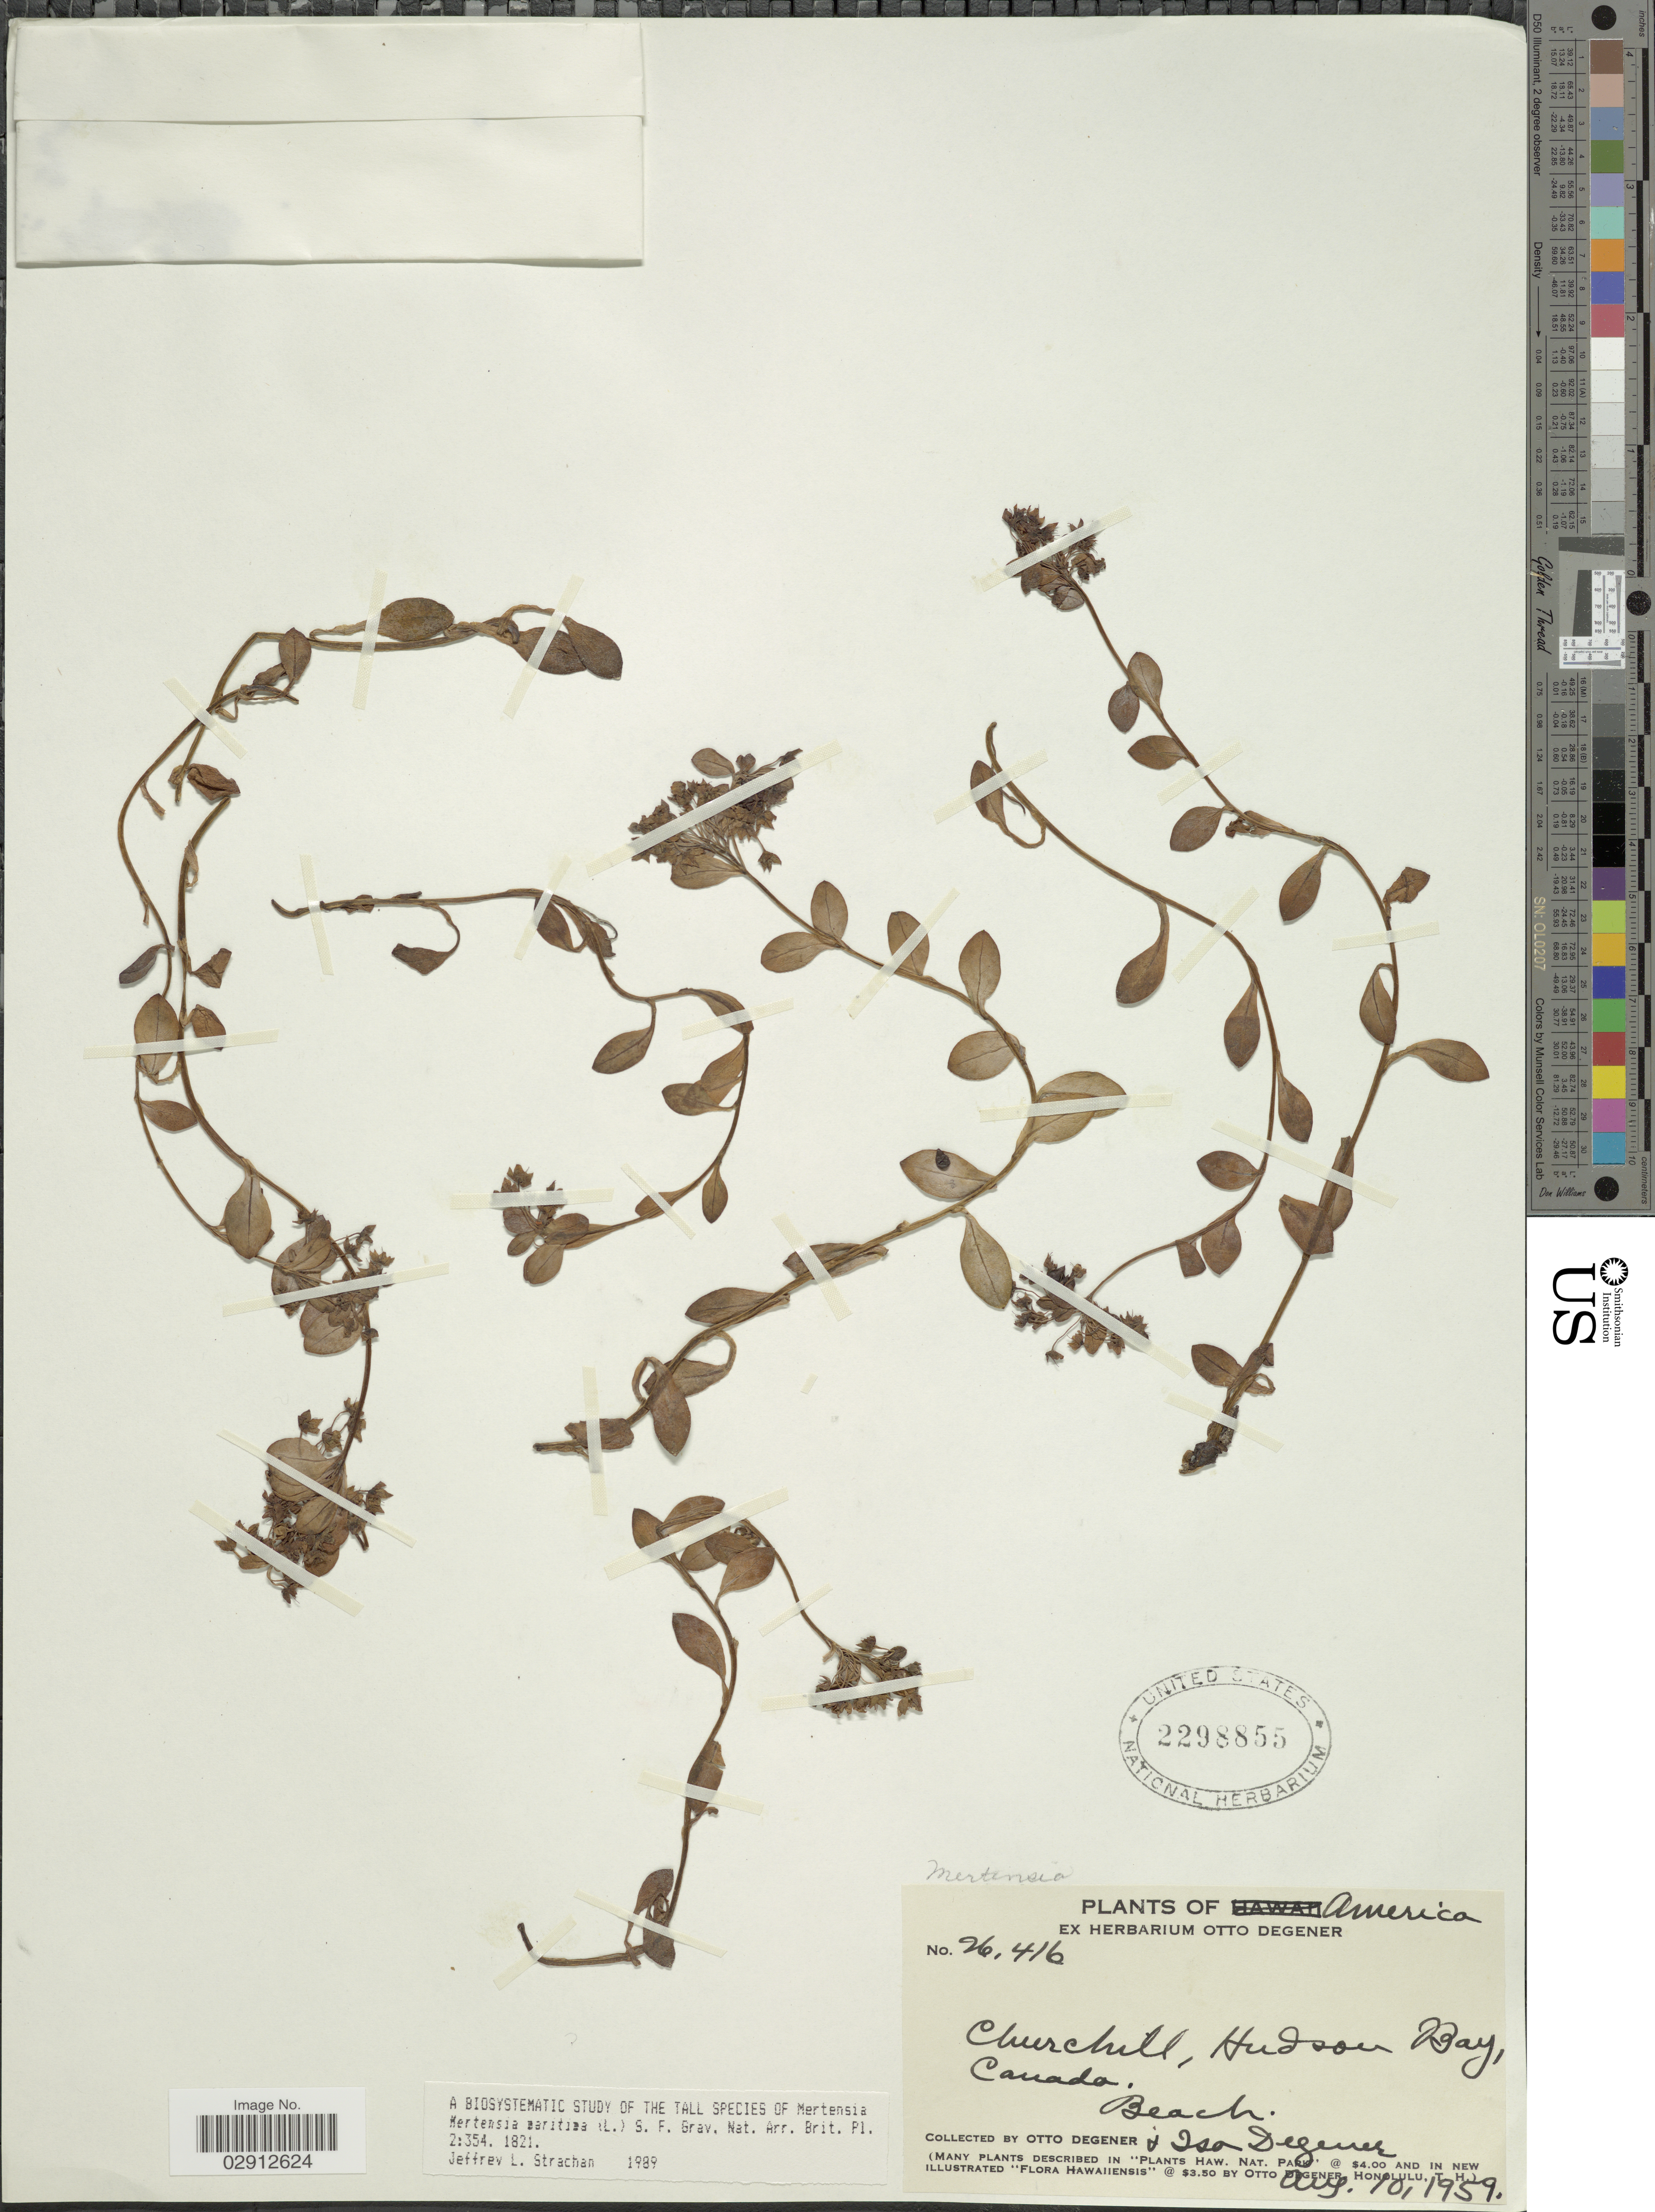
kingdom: Plantae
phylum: Tracheophyta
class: Magnoliopsida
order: Boraginales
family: Boraginaceae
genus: Mertensia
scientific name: Mertensia maritima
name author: (L.) S.F. Gray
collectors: O. Degener & I. Degener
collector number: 26416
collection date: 1959-08-10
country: Canada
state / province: Manitoba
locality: Churchill, Hudson Bay.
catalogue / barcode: US 2298855